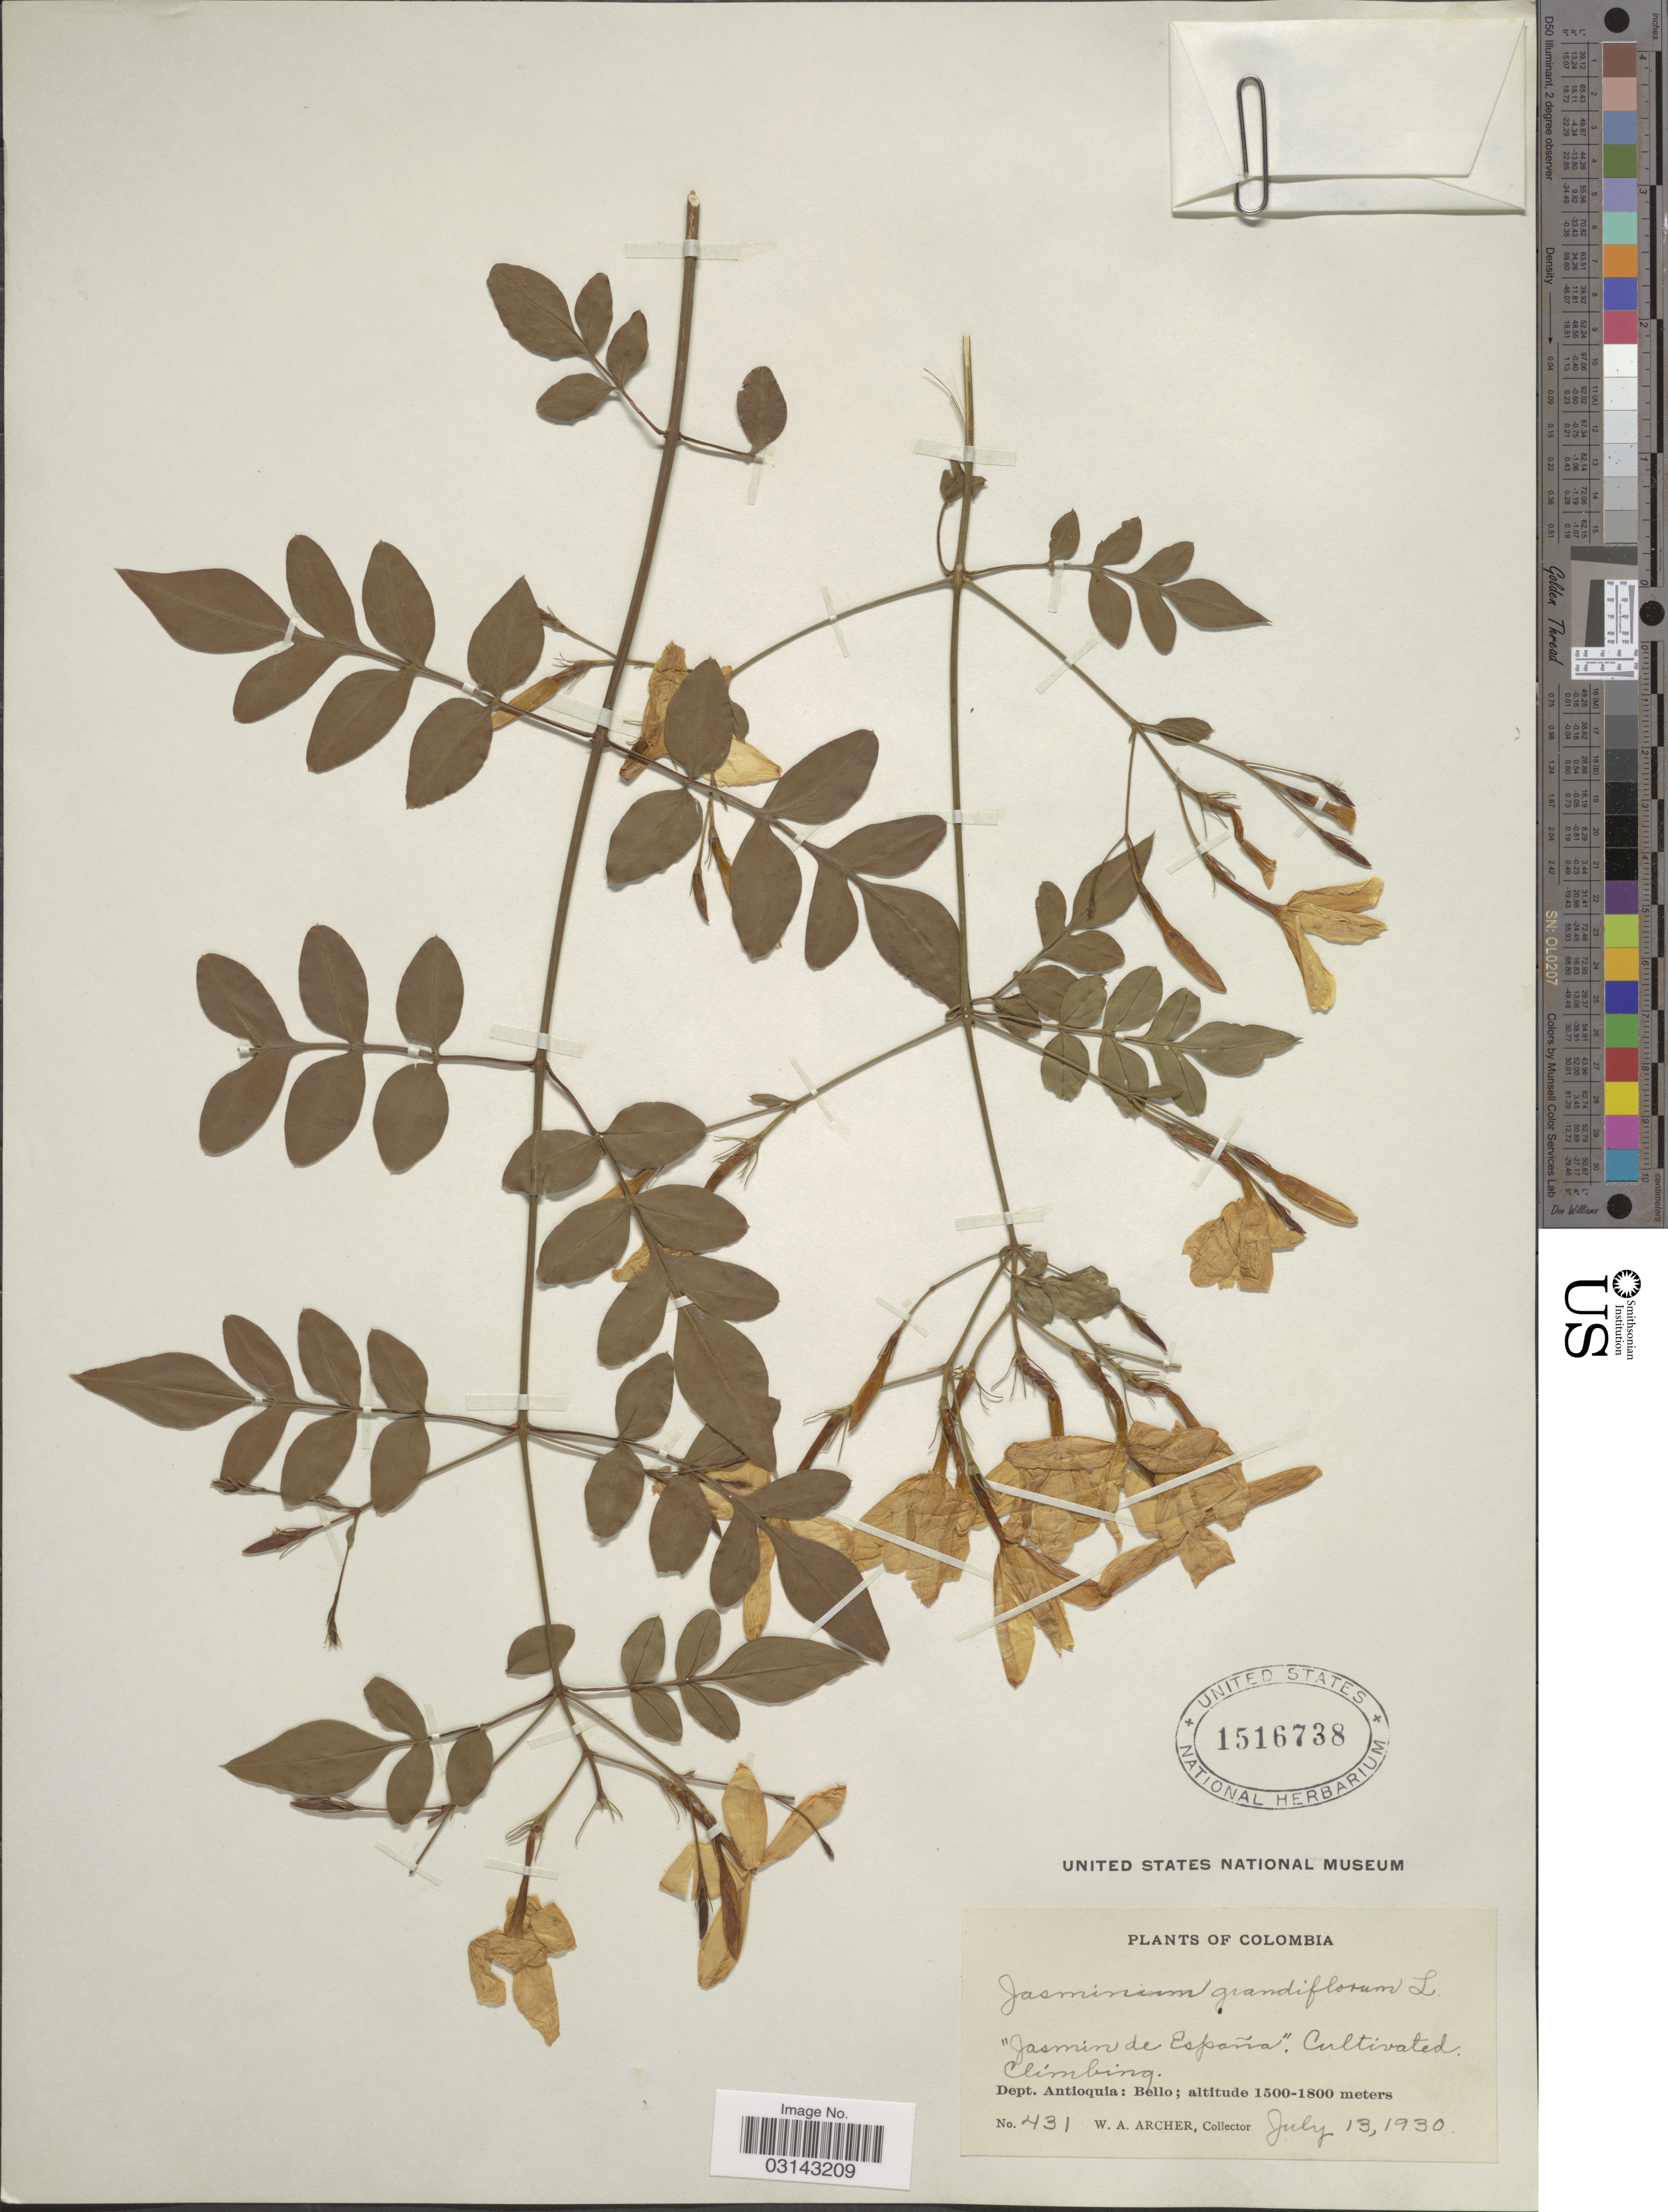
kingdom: Plantae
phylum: Tracheophyta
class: Magnoliopsida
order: Lamiales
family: Oleaceae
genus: Jasminum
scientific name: Jasminum grandiflorum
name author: L.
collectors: W. Archer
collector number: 431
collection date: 1930-07-13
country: Colombia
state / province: Antioquia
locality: Dept. Antioquia: Bello.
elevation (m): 1500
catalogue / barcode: US 1516738